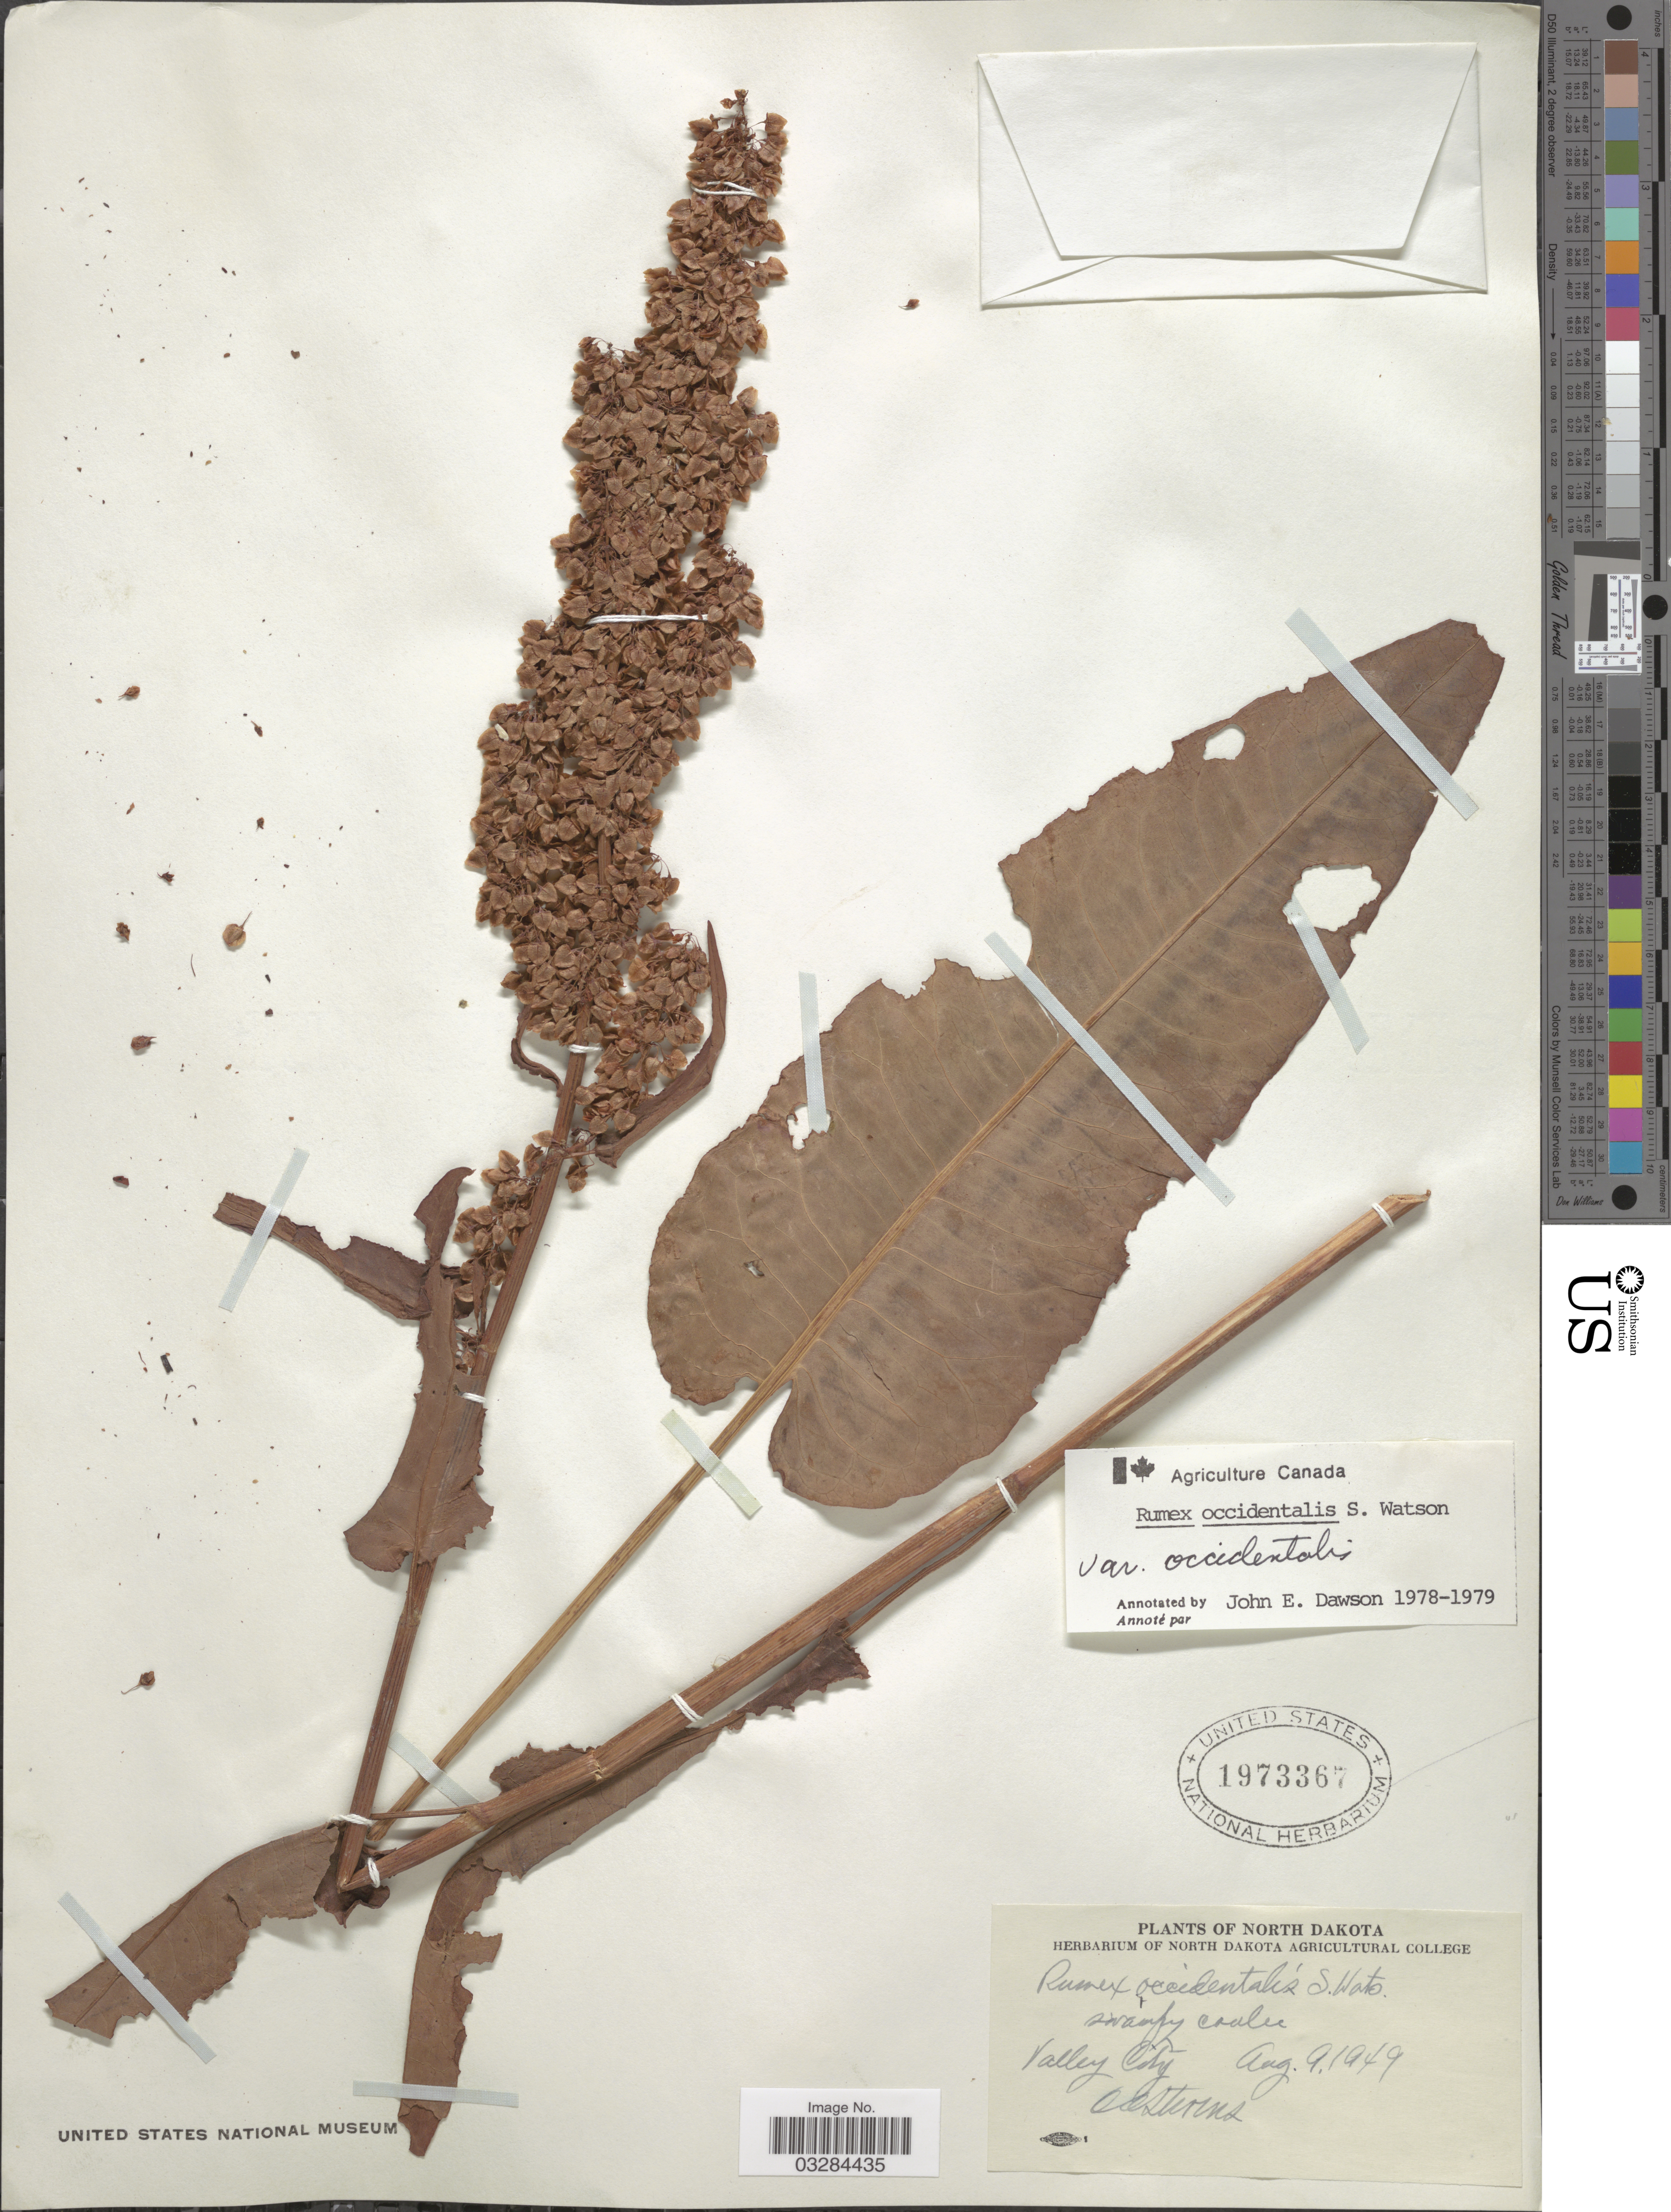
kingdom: Plantae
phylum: Tracheophyta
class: Magnoliopsida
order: Caryophyllales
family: Polygonaceae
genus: Rumex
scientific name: Rumex occidentalis var. occidentalis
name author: S. Watson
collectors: O. A. Stevens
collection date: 1949-08-09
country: United States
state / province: North Dakota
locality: Valley City.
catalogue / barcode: US 1973367